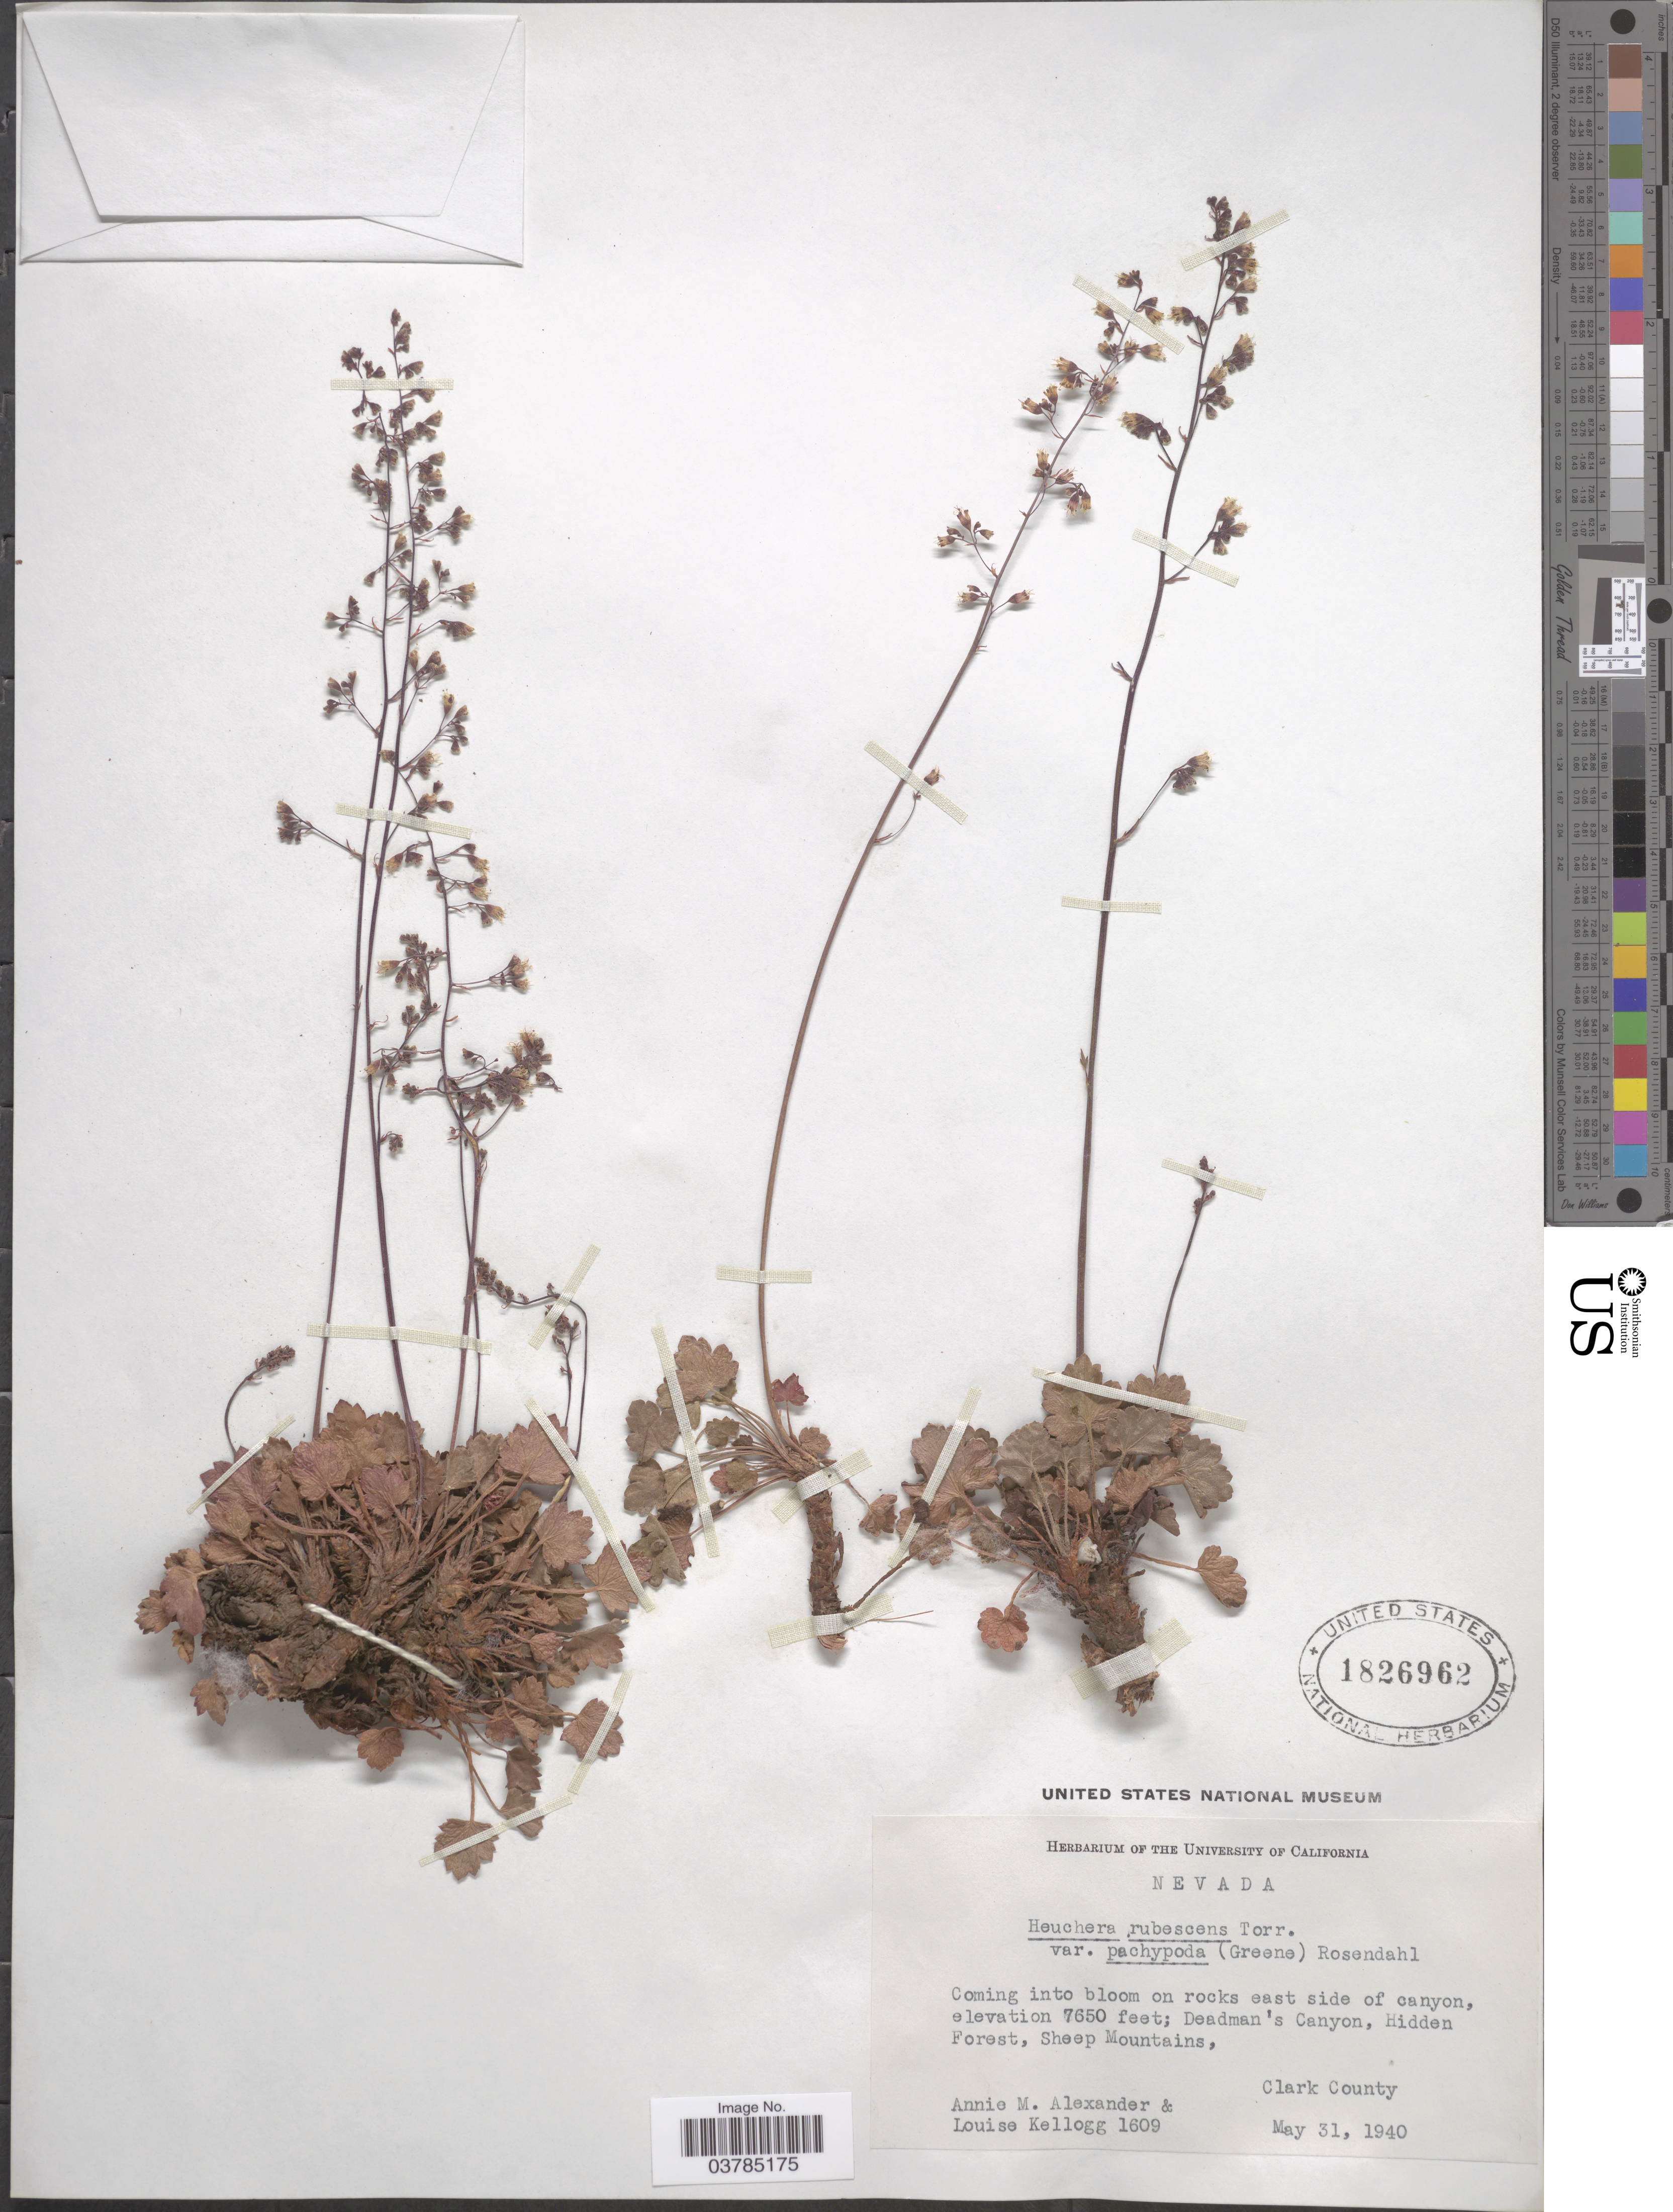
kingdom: Plantae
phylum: Tracheophyta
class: Magnoliopsida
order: Saxifragales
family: Saxifragaceae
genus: Heuchera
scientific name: Heuchera rubescens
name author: Torr.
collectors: A. M. Alexander & L. Kellogg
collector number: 1609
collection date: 1940-05-31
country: United States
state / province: Nevada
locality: Coming into bloom on rocks east side of canyon, Deadman's Canyon, Hidden Forest, Sheep Mountain, Clark County.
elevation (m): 2332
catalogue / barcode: US 1826962